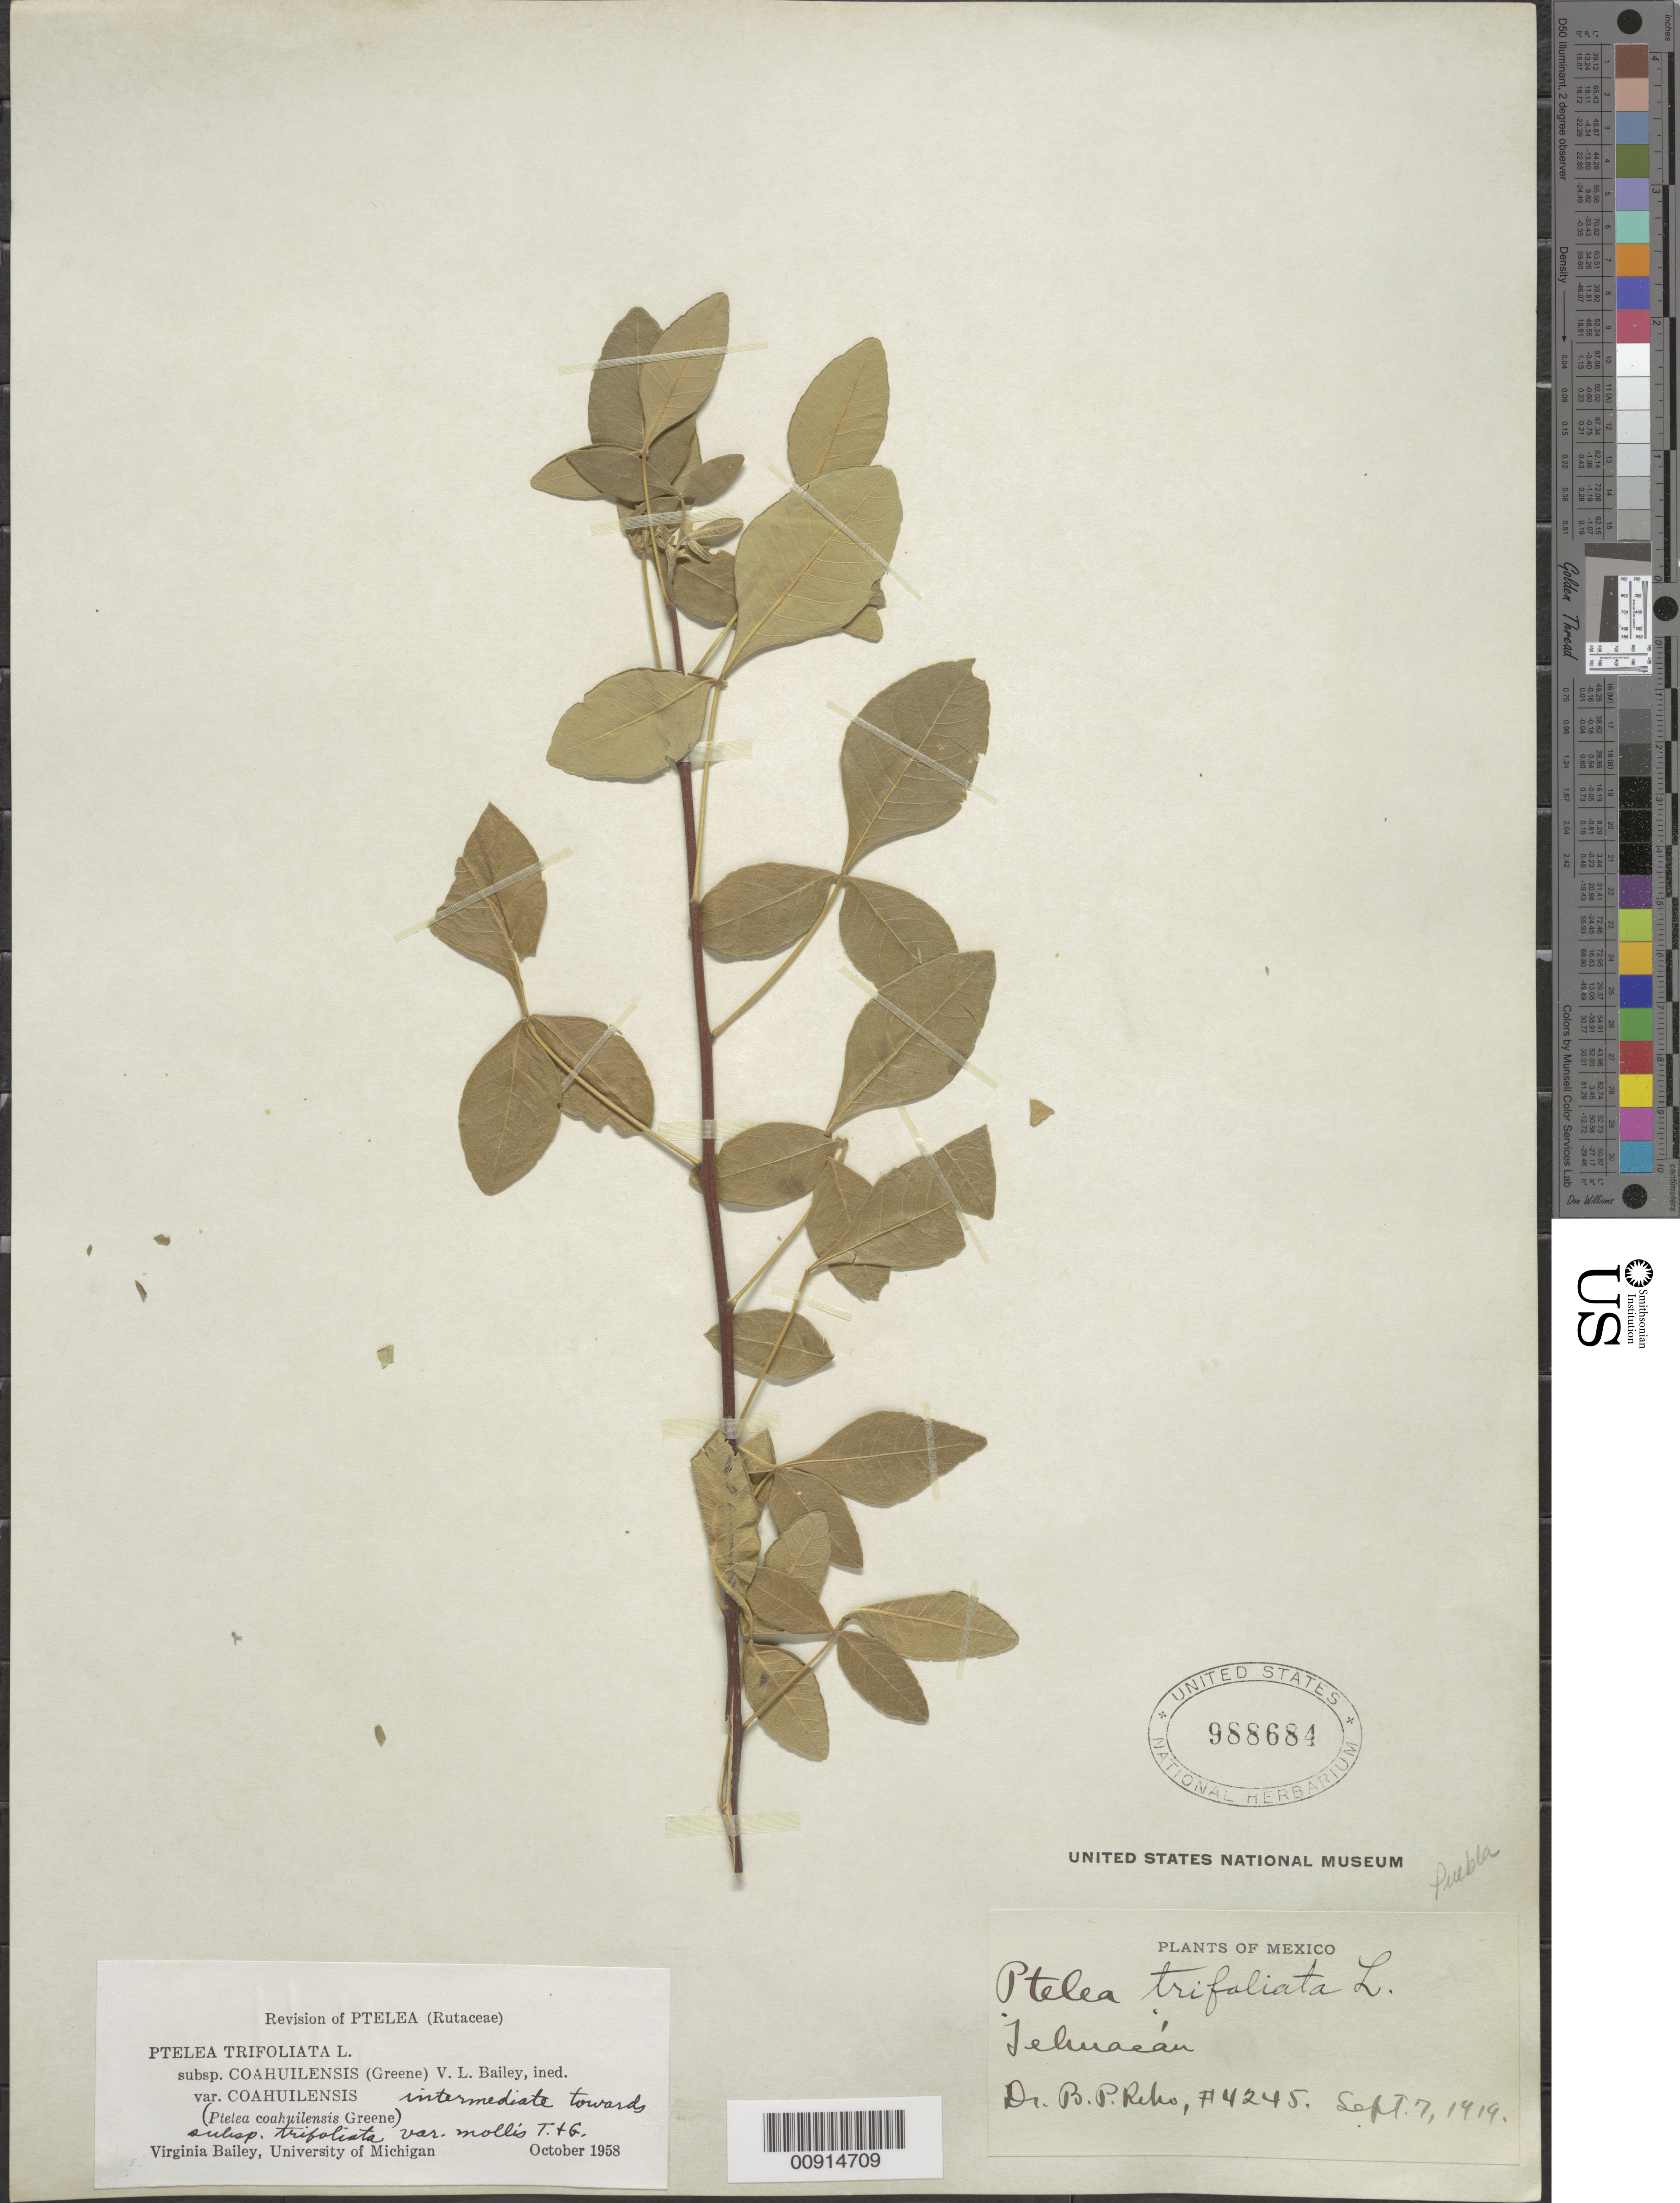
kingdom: Plantae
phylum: Tracheophyta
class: Magnoliopsida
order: Sapindales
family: Rutaceae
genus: Ptelea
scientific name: Ptelea trifoliata subsp. coahuilensis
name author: (Greene) V. L. Bailey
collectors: B. P. Reko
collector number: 4245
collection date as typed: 07 Sep 1919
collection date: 1919-09-07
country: Mexico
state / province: Puebla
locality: Tehuacán.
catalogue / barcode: US 988684